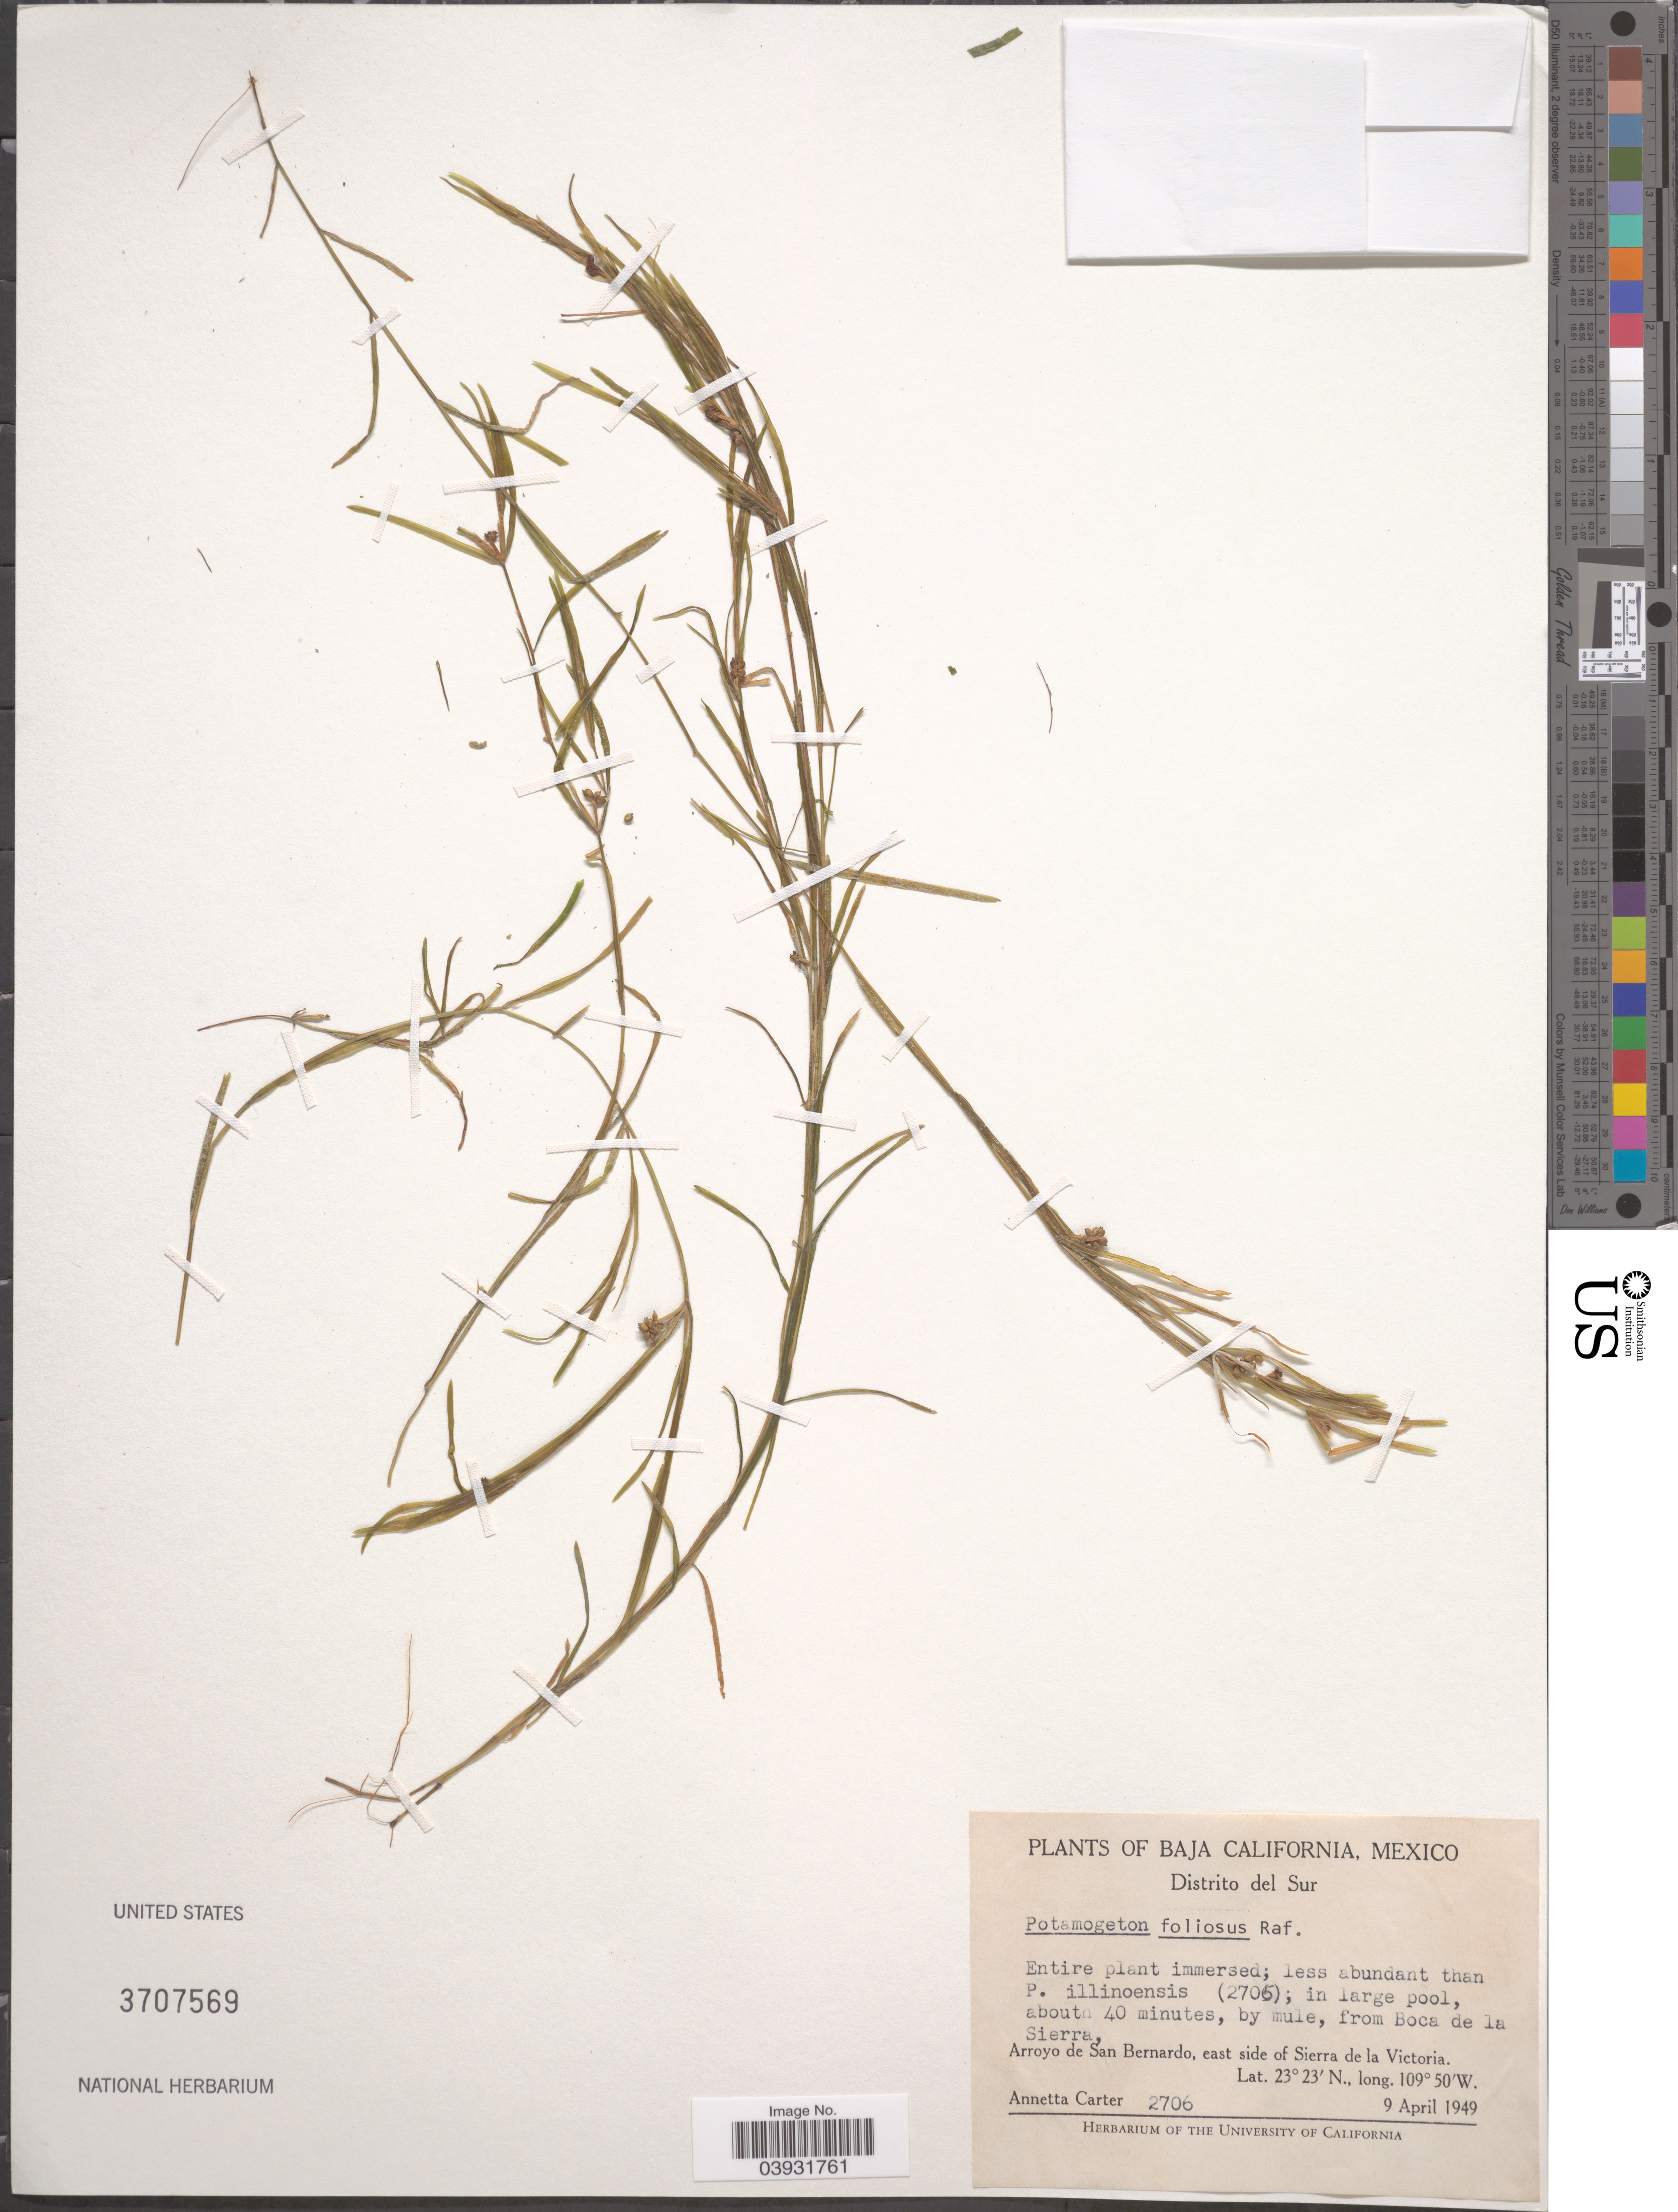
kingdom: Plantae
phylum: Tracheophyta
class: Liliopsida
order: Alismatales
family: Potamogetonaceae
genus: Potamogeton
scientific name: Potamogeton foliosus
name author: Raf.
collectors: A. Carter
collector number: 2706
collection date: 1949-04-09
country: Mexico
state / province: Baja California Sur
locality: Distrito del Sur. About 40 minutes, by mule, from Boca de la Sierra, Arroyo de San Bernardo, east side of Sierra de la Victoria.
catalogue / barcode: US 3707569